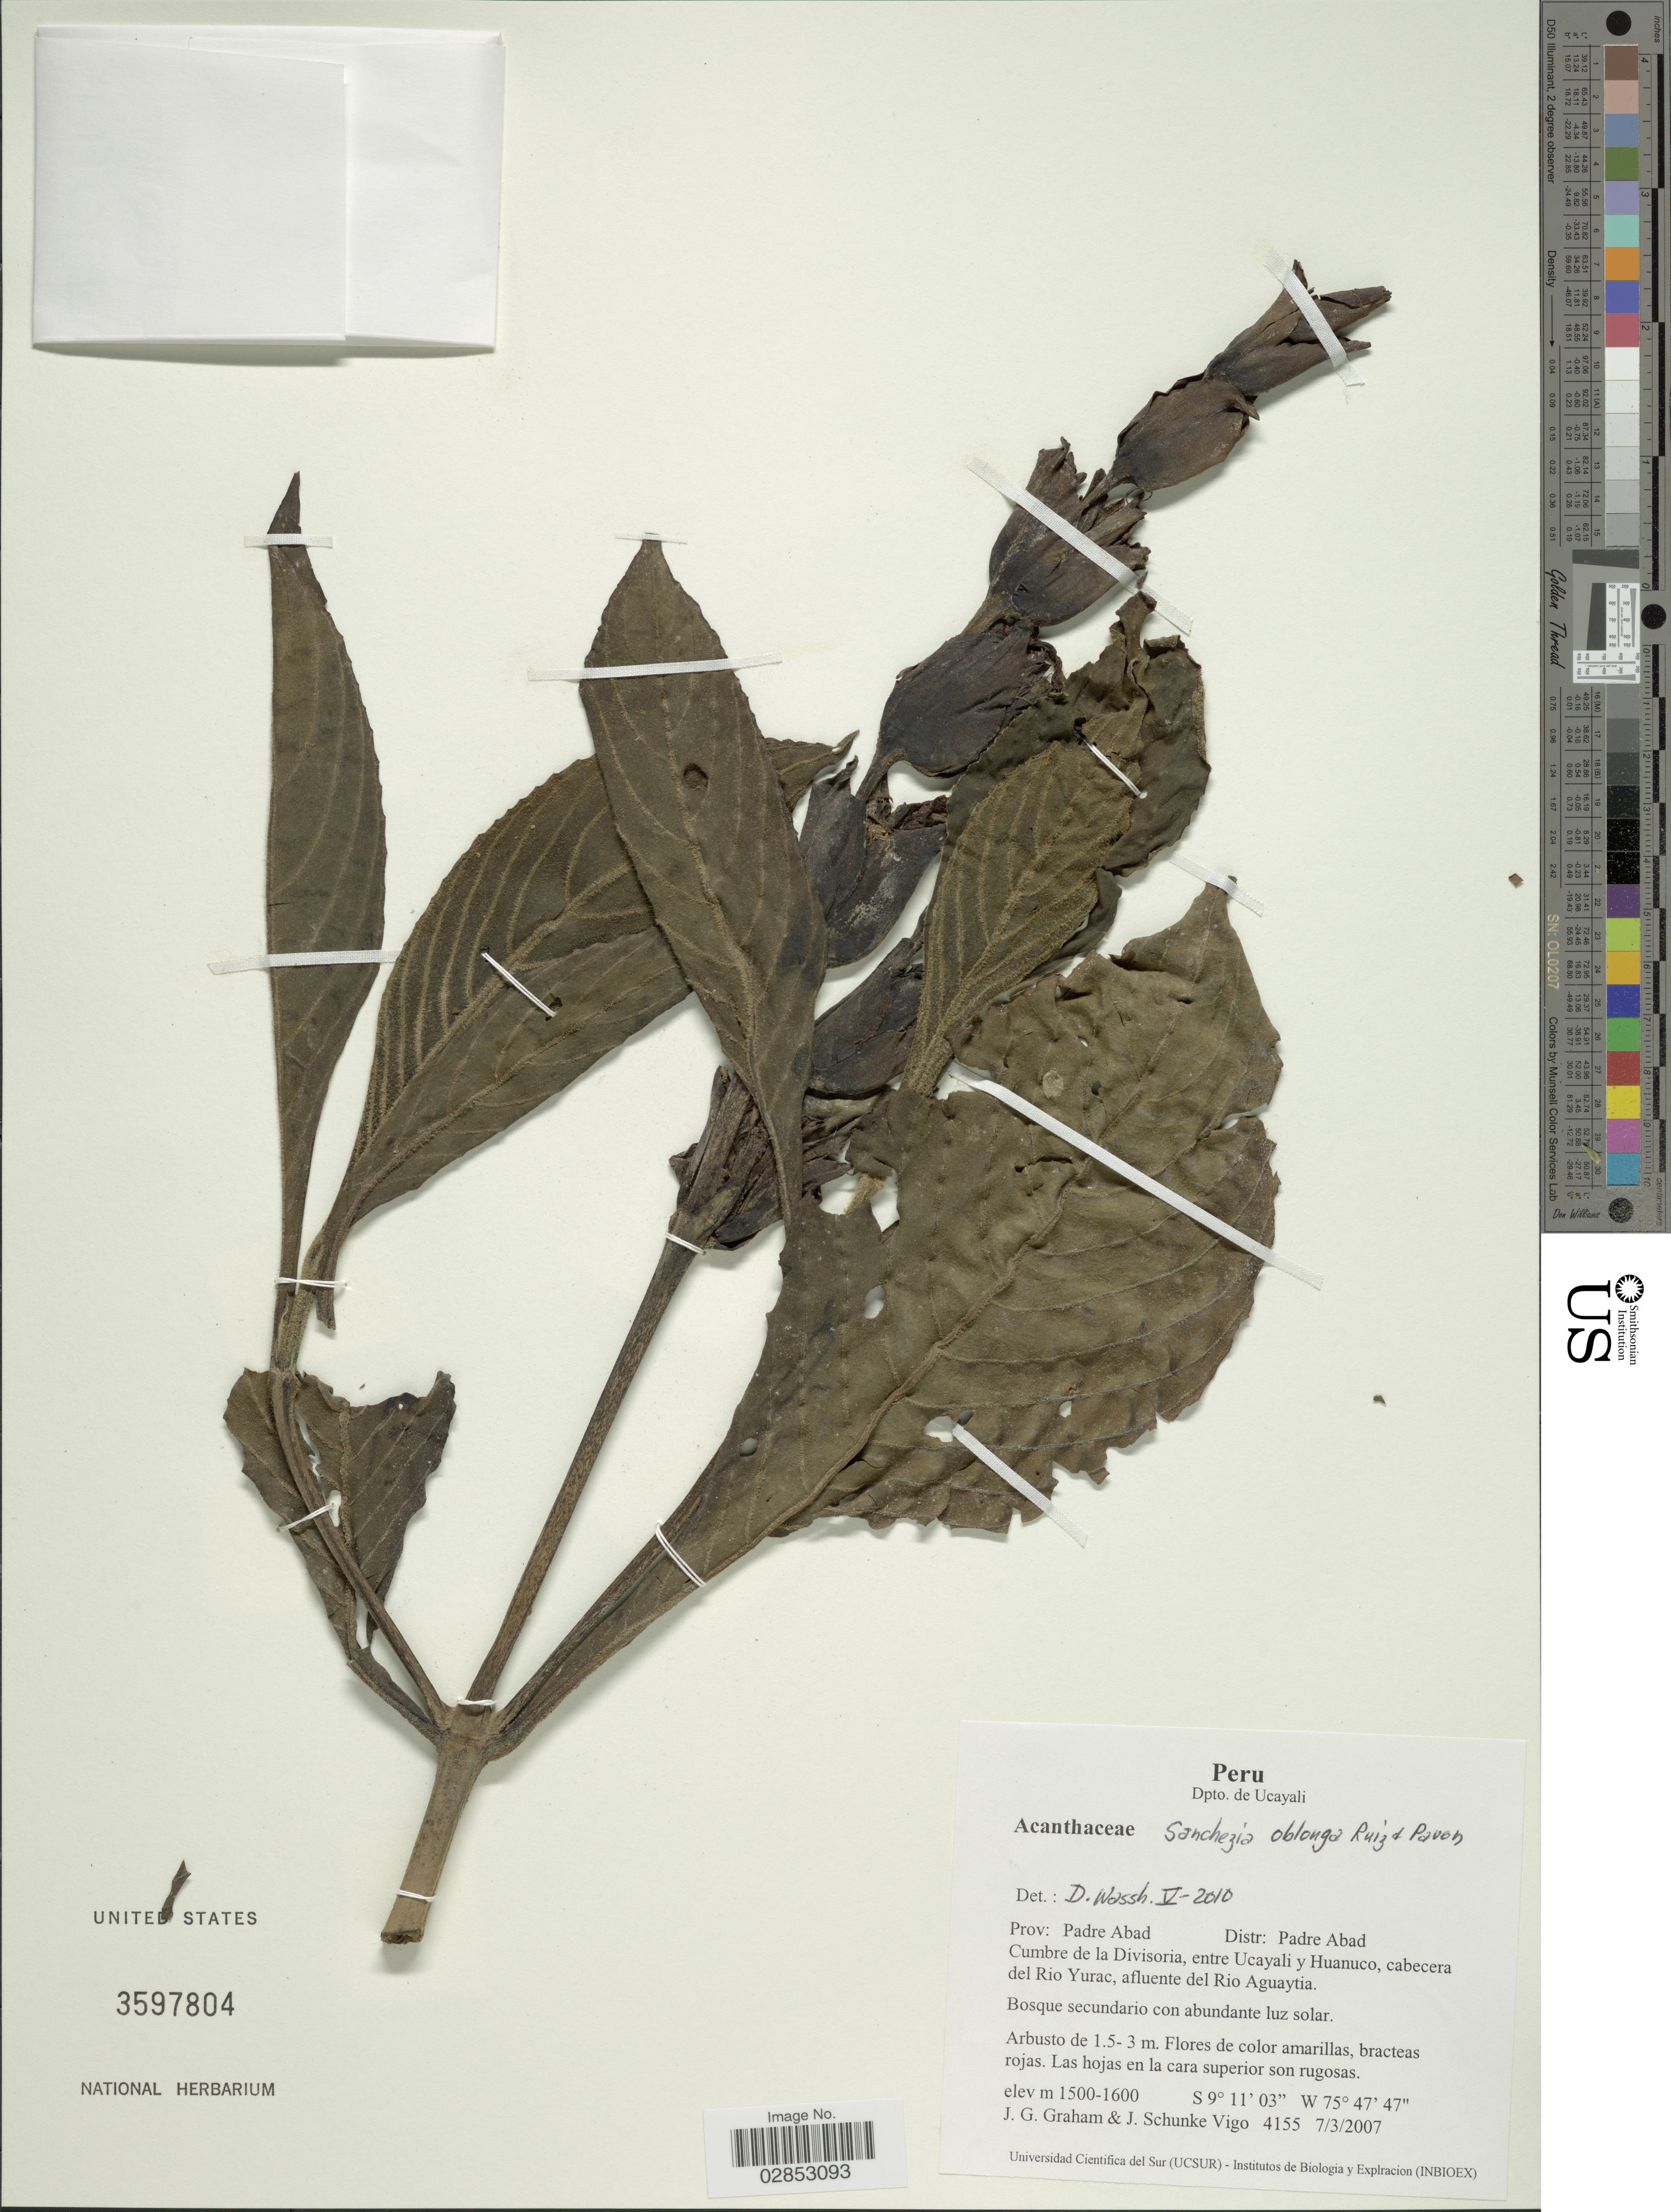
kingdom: Plantae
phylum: Tracheophyta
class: Magnoliopsida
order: Lamiales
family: Acanthaceae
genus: Sanchezia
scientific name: Sanchezia oblonga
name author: Ruiz & Pav.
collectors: J. Graham & J. Schunke Vigo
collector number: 4155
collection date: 2007-03-07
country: Peru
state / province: Ucayali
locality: Dpto. Ucayali, Prov: Padre Abad, Distr. Padre Abad, Cumbre de la Divisoria, entre Ucayali y Huanuco, cabecera del Rio Yurac, afluente del Rio Aguaytia.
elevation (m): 1500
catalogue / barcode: US 3597804